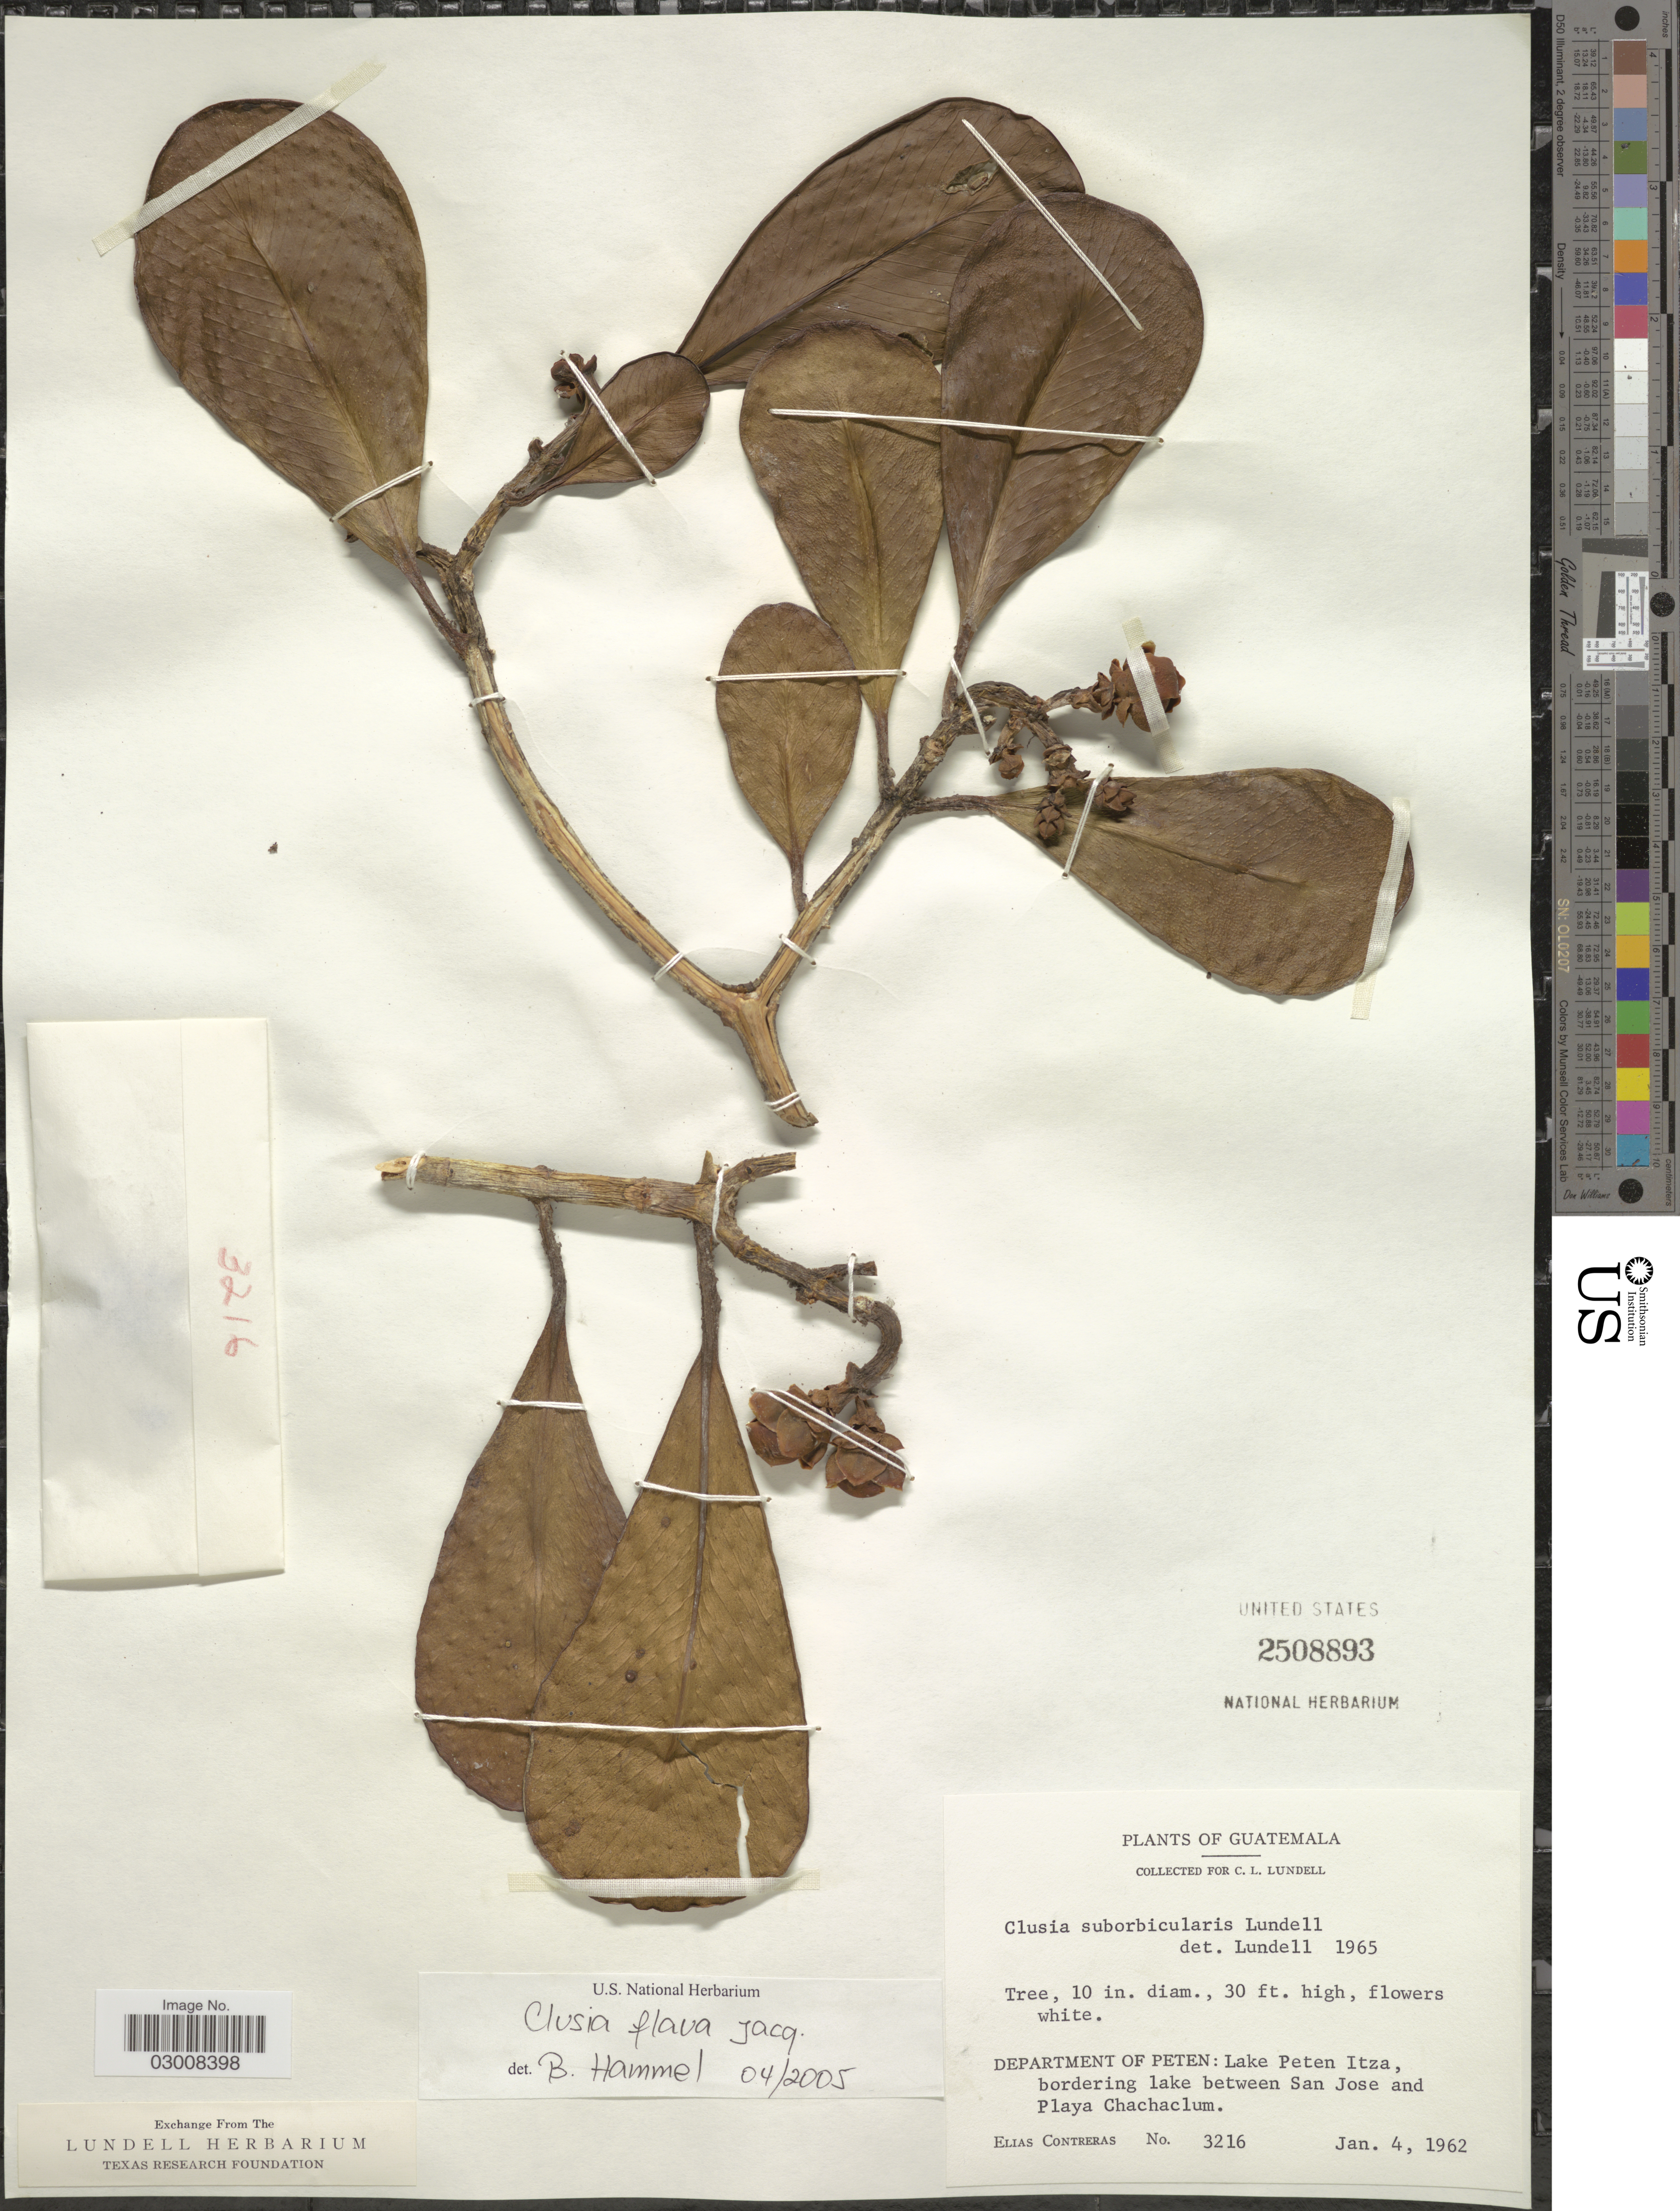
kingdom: Plantae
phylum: Tracheophyta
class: Magnoliopsida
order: Malpighiales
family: Clusiaceae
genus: Clusia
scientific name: Clusia flava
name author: Jacq.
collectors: E. Contreras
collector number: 3216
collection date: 1962-01-04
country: Guatemala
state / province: El Petén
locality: Department of Peten: Lake Peten Itza, bordering lake between San Jose and Playa Chachaclum.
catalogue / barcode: US 2508893